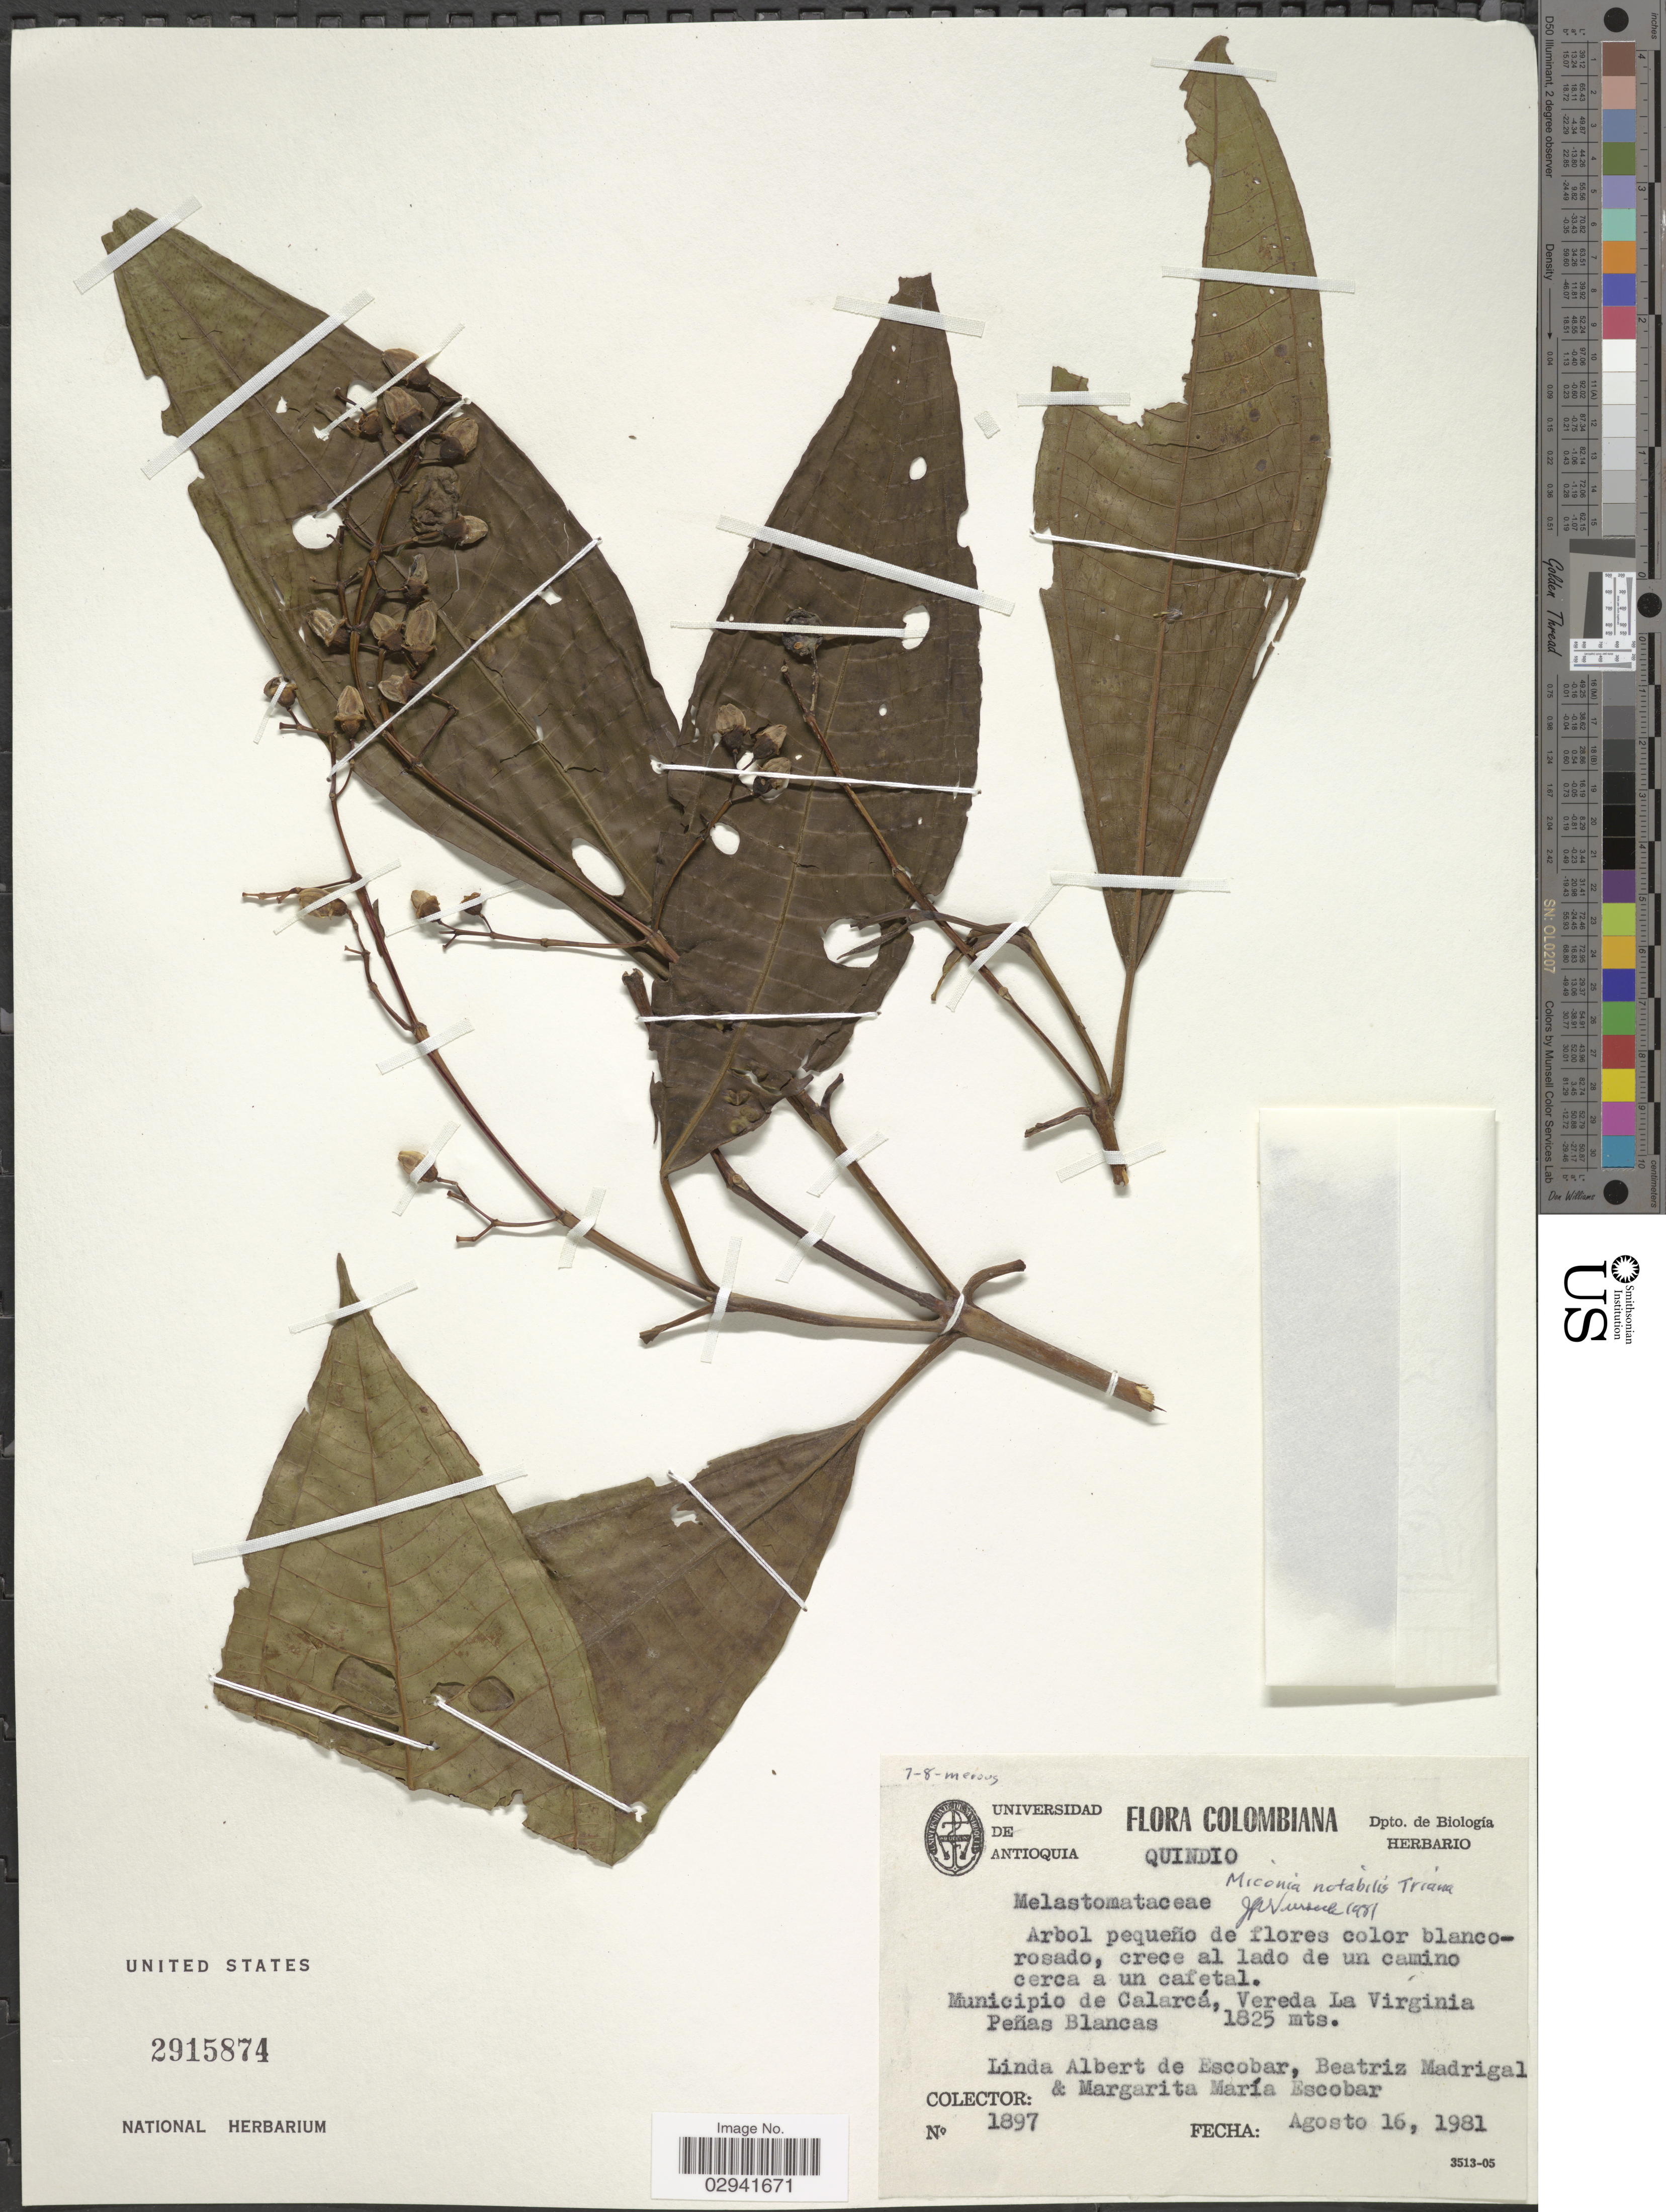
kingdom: Plantae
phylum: Tracheophyta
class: Magnoliopsida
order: Myrtales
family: Melastomataceae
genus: Miconia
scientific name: Miconia notabilis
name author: Triana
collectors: L. K. de Escobar, B. E. Madrigal & M. Escobar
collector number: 1897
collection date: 1981-08-16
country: Colombia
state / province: Quindío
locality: Municipio de Calarcá, Vereda La Virginia Peñas Blancas.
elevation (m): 1825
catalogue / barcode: US 2915874